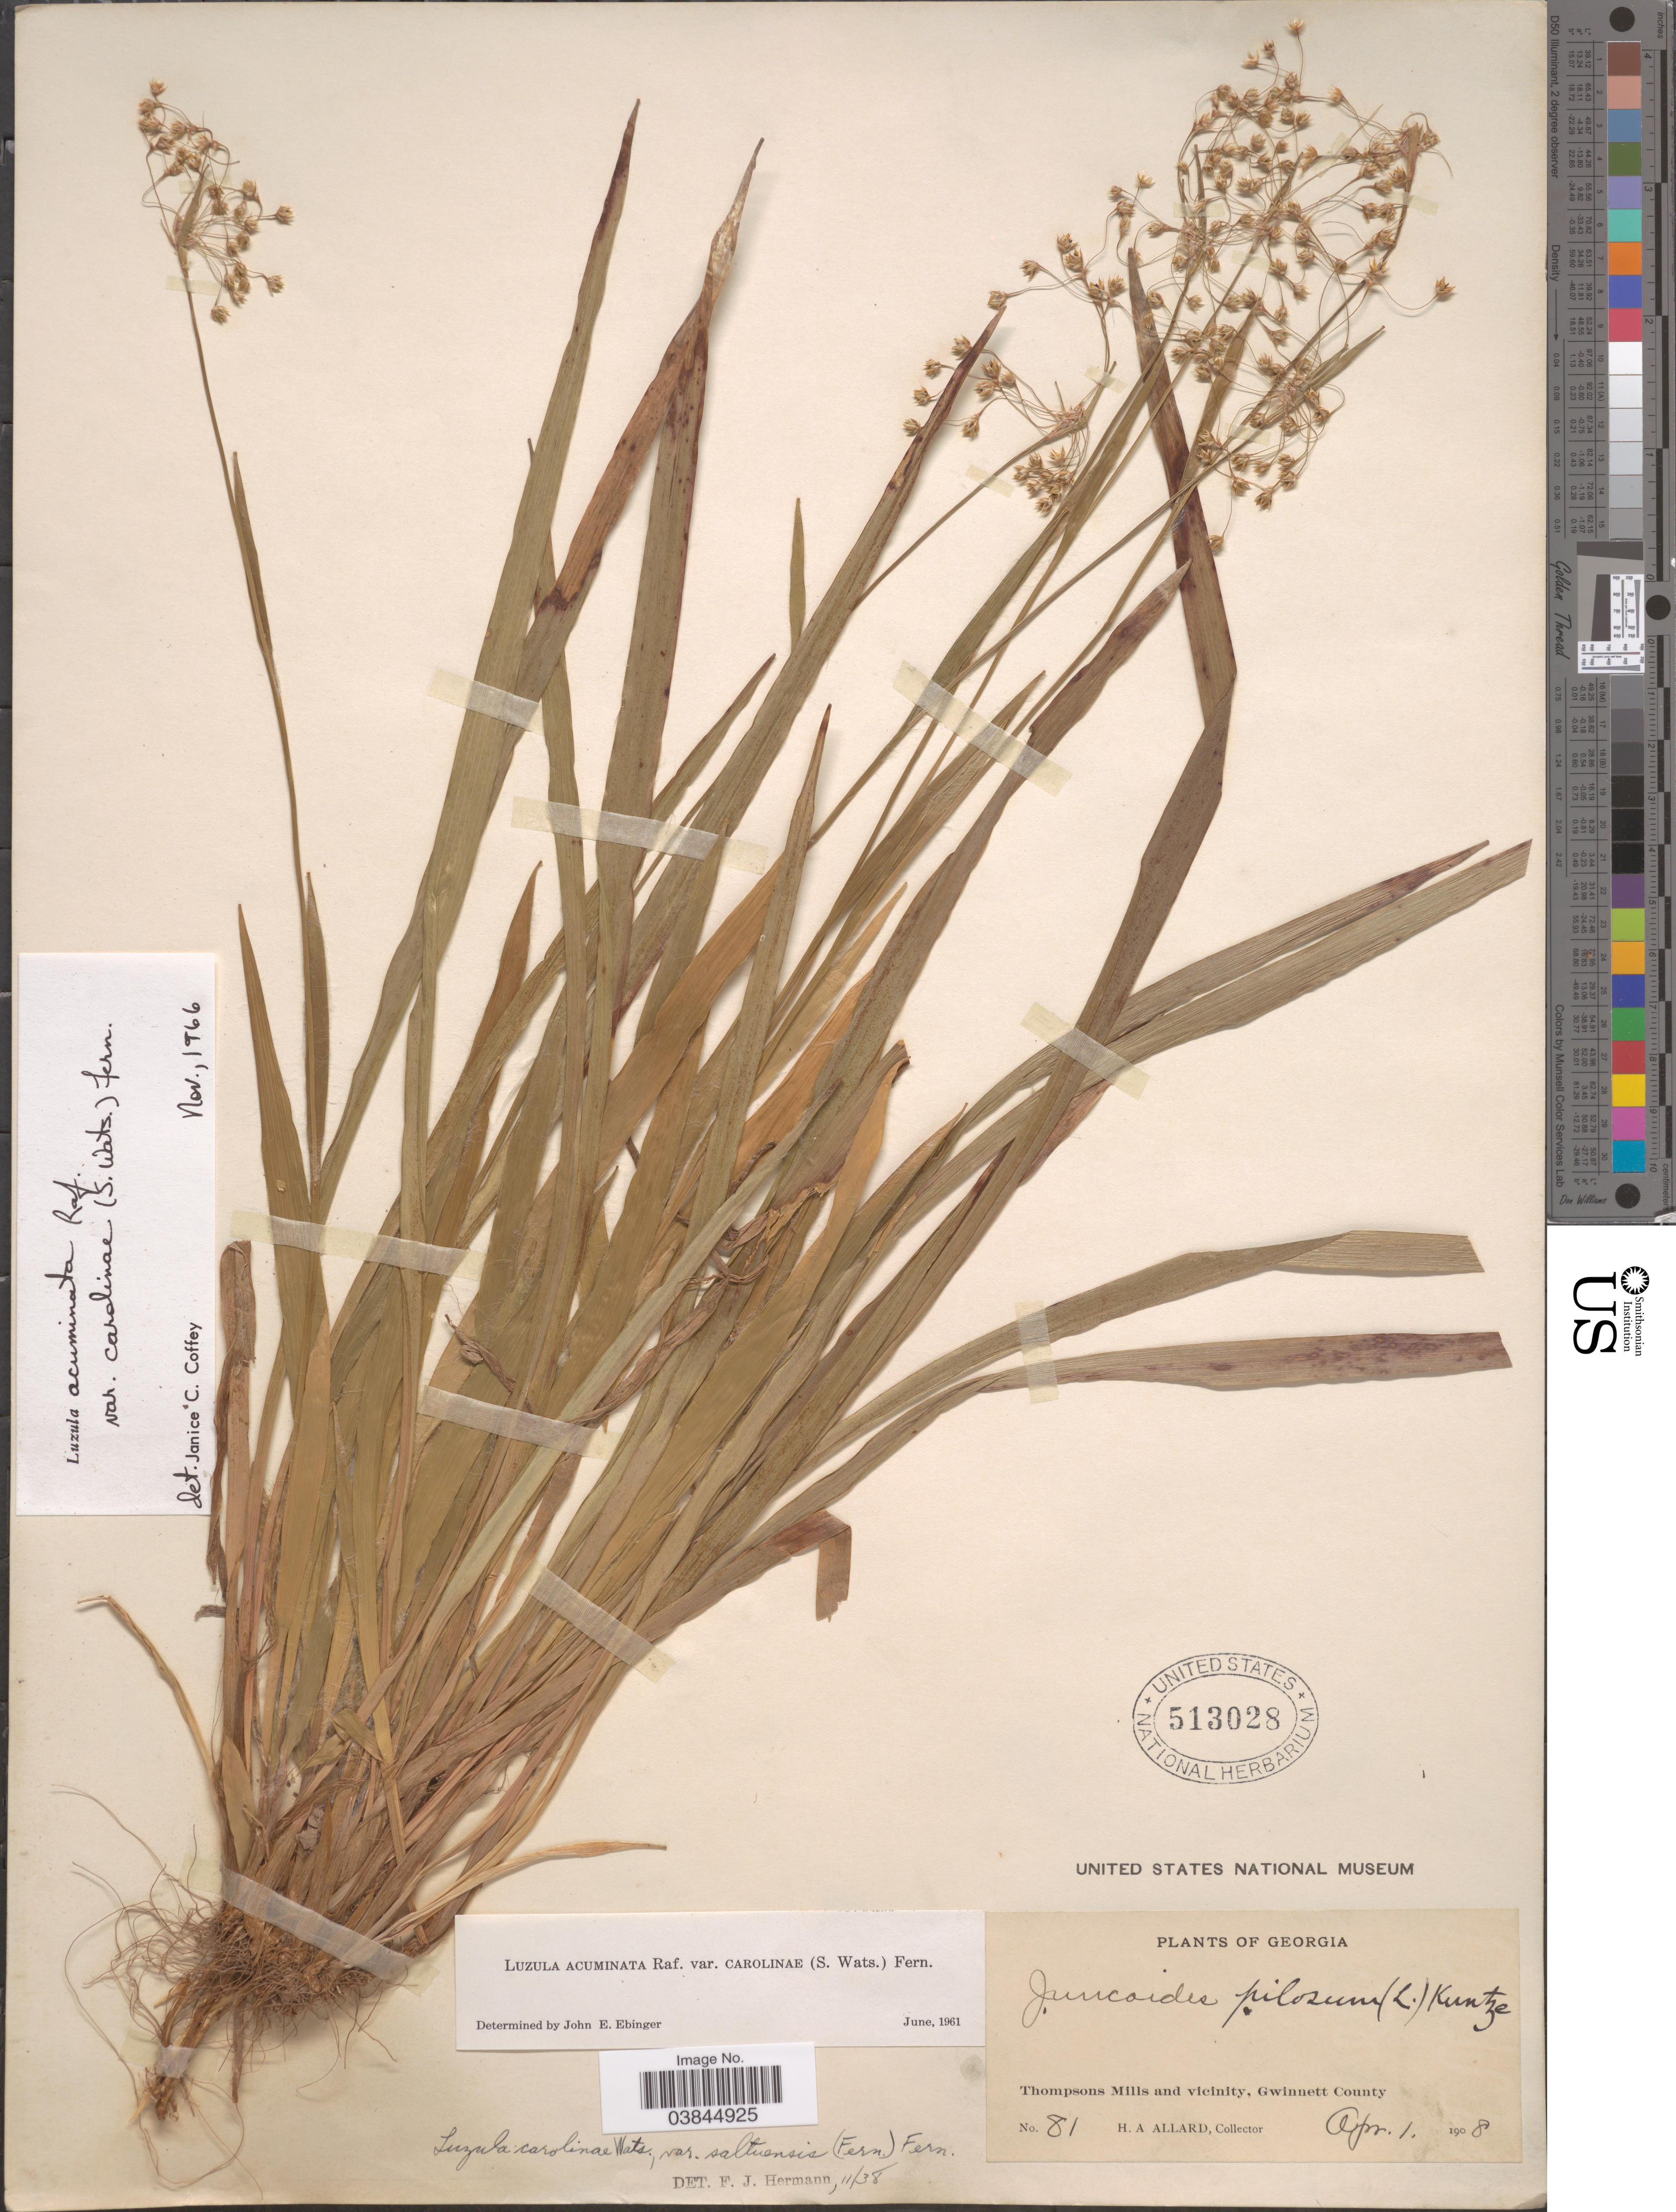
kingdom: Plantae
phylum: Tracheophyta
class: Liliopsida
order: Poales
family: Juncaceae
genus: Luzula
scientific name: Luzula acuminata var. carolinae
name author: (S. Watson) Fernald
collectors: H. A. Allard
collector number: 81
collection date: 1908-04-01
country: United States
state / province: Georgia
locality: Thompsons Mills and vicinity, Gwinnett County.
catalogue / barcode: US 513028